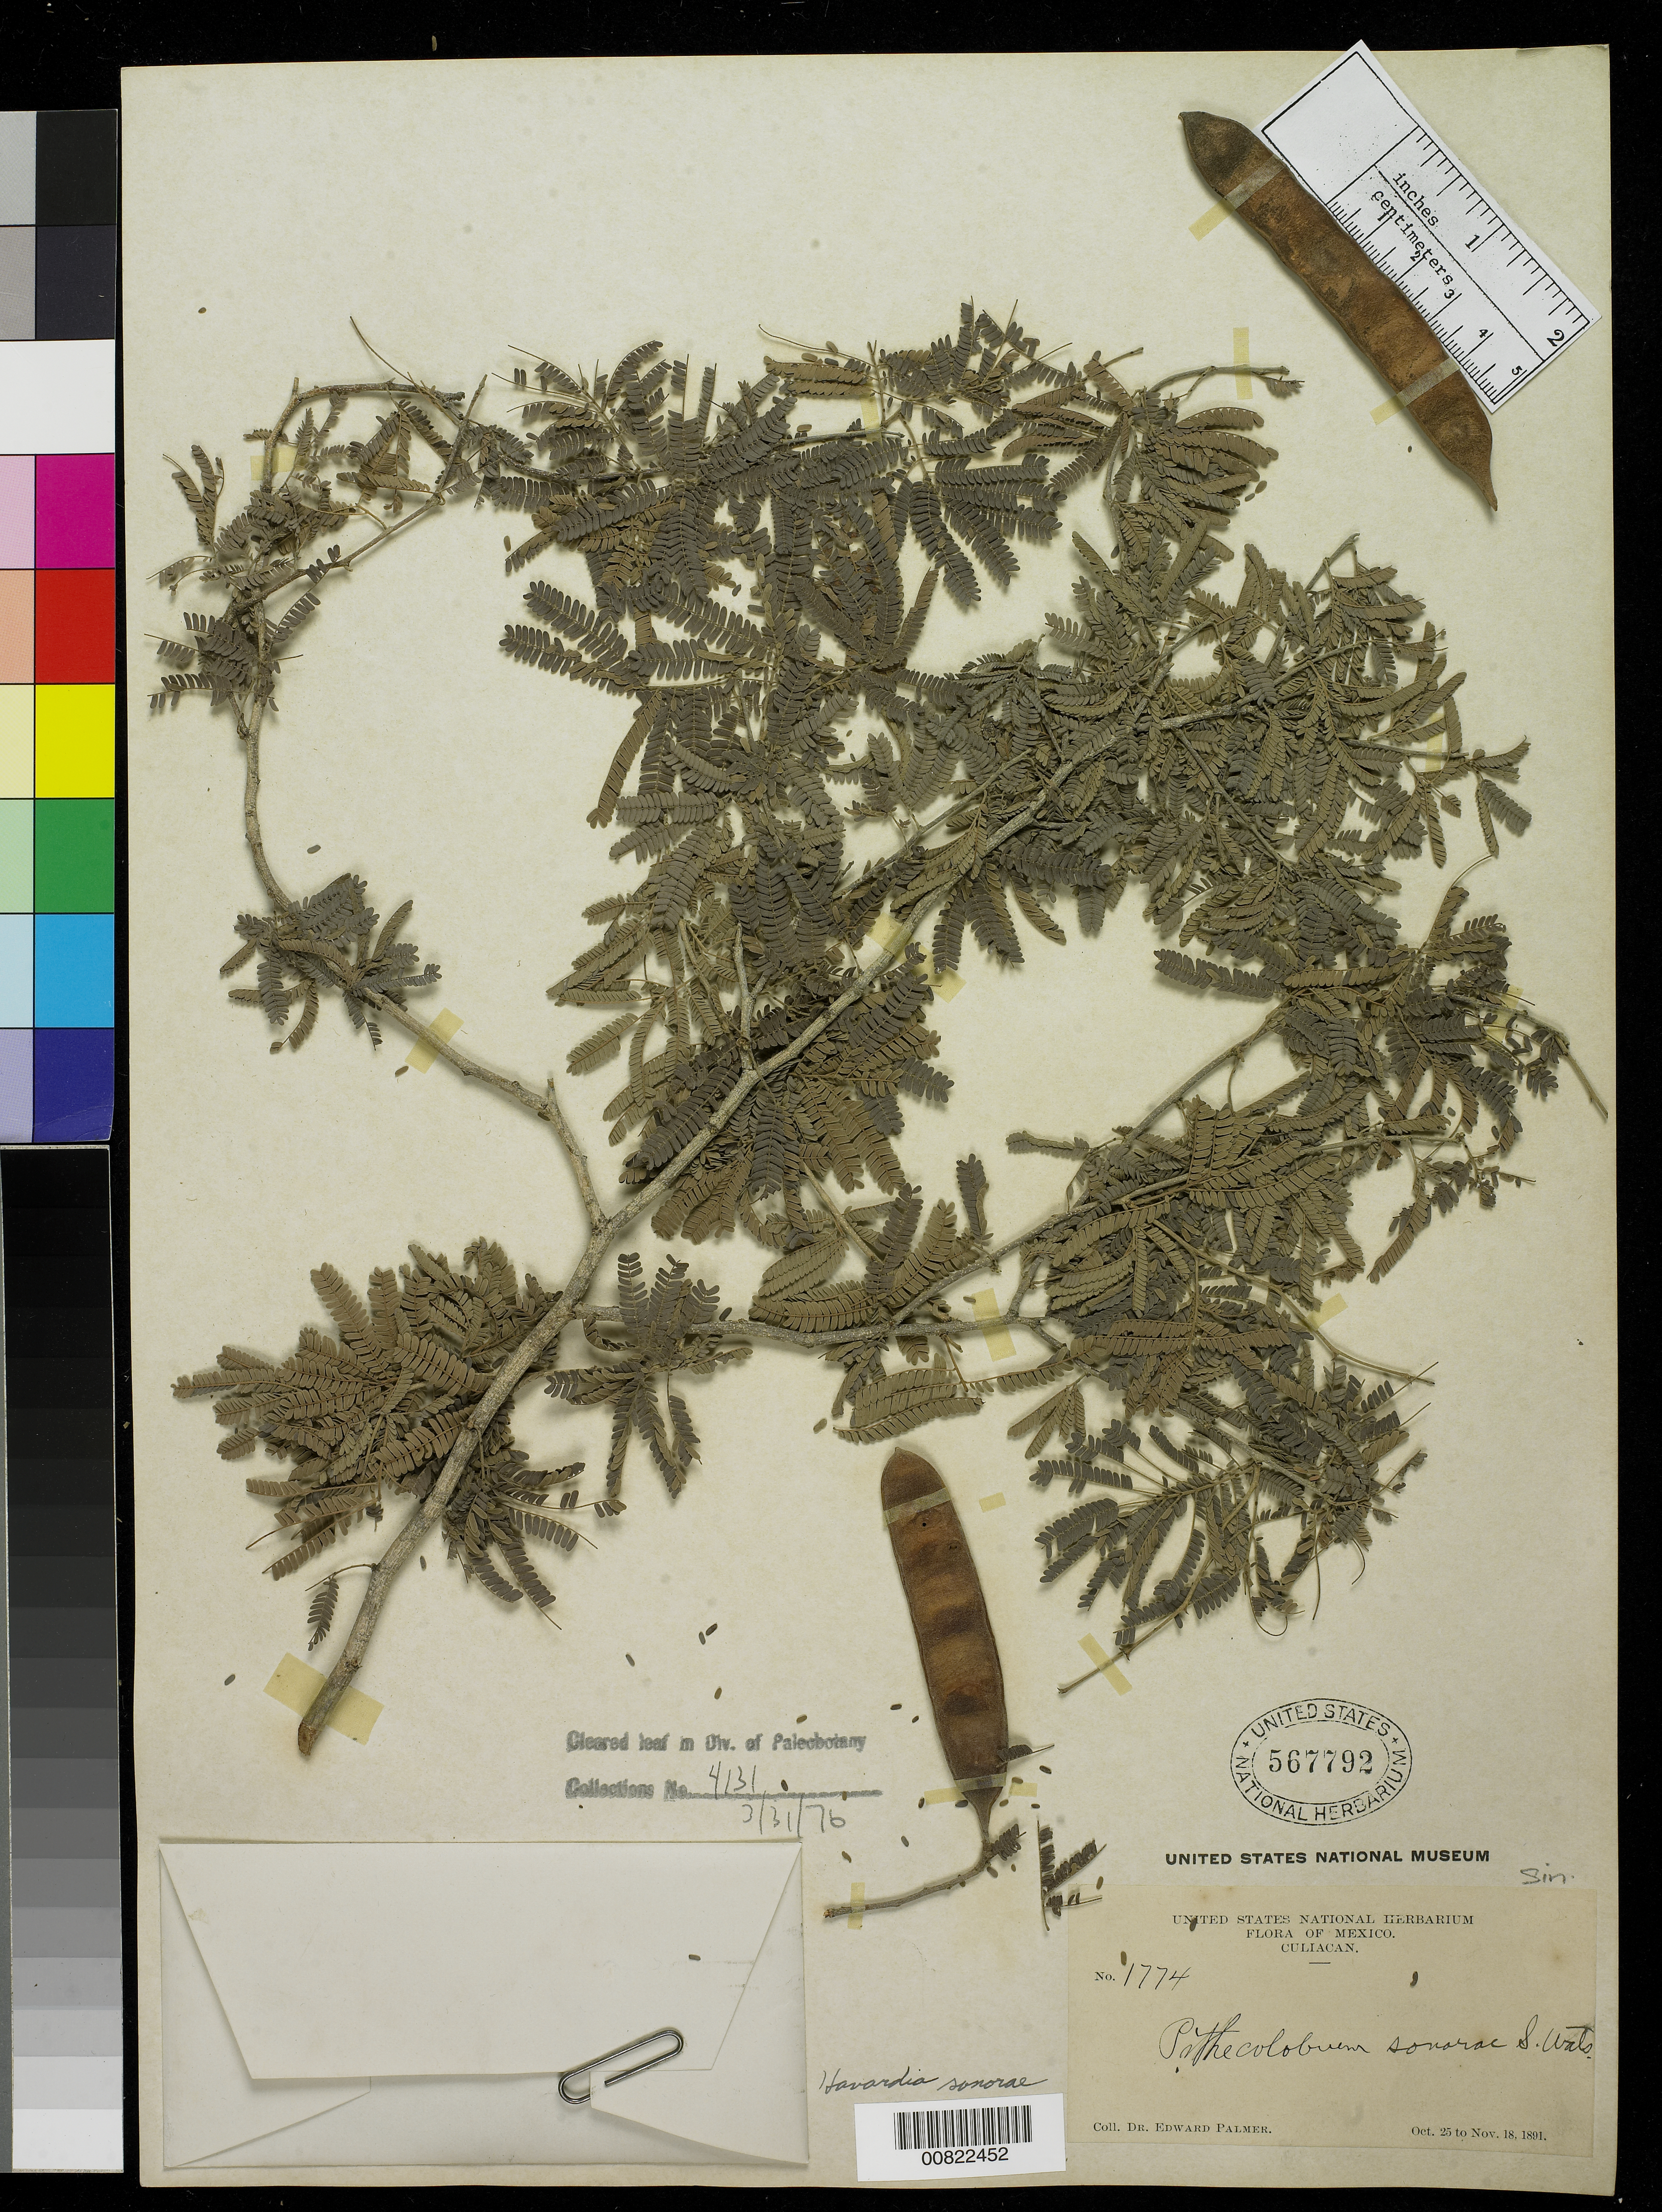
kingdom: Plantae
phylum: Tracheophyta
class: Magnoliopsida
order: Fabales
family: Fabaceae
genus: Havardia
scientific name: Havardia sonorae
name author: (S. Watson) Britton & Rose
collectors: E. Palmer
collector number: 1774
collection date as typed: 25 Oct 1891 to 18 Nov 1891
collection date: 1891-10-25/1891-11-18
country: Mexico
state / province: Sinaloa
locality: Culiacan, Sinaloa.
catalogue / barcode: US 567792